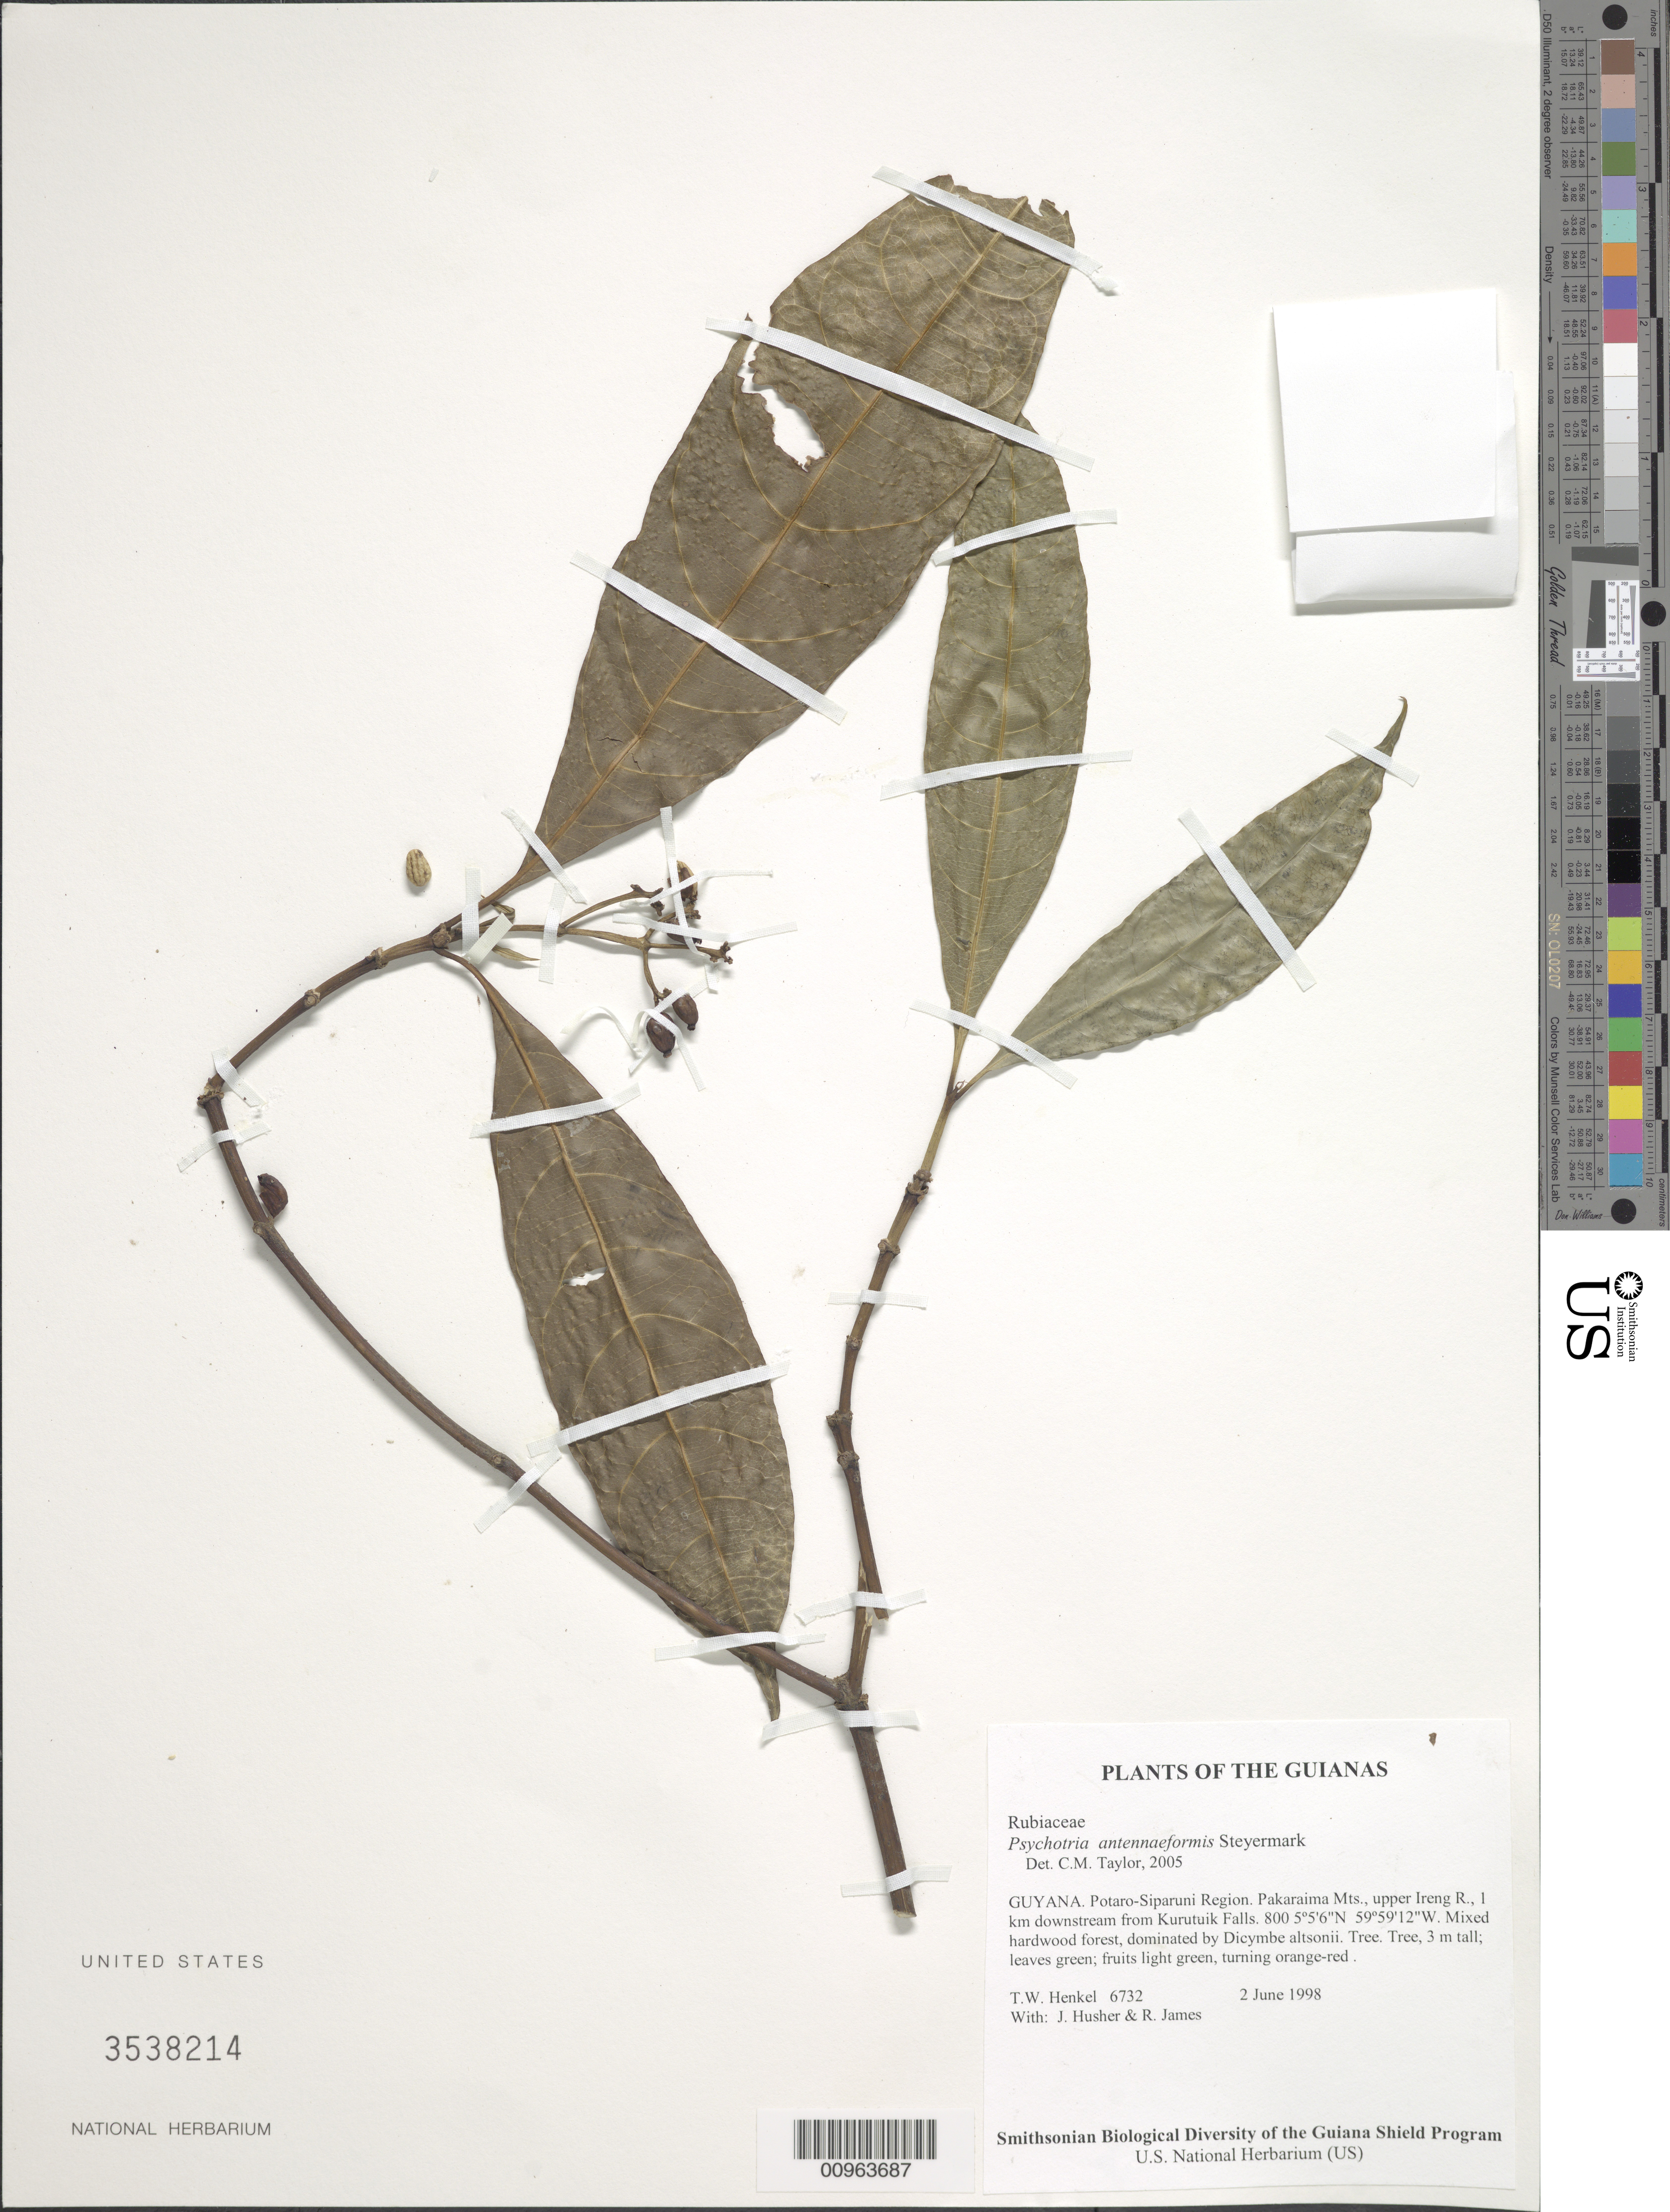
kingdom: Plantae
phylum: Tracheophyta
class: Magnoliopsida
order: Gentianales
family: Rubiaceae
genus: Psychotria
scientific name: Psychotria antennaeformis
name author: Steyerm.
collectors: T. Henkel, J. Husher & R. James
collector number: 6732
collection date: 1998-06-02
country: Guyana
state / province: Potaro-Siparuni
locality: Guyana, Potaro-Siparuni Region, Pakaraima Mts, upper Ireng R., 1 km downstream from Kurutuik.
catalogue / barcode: US 3538214